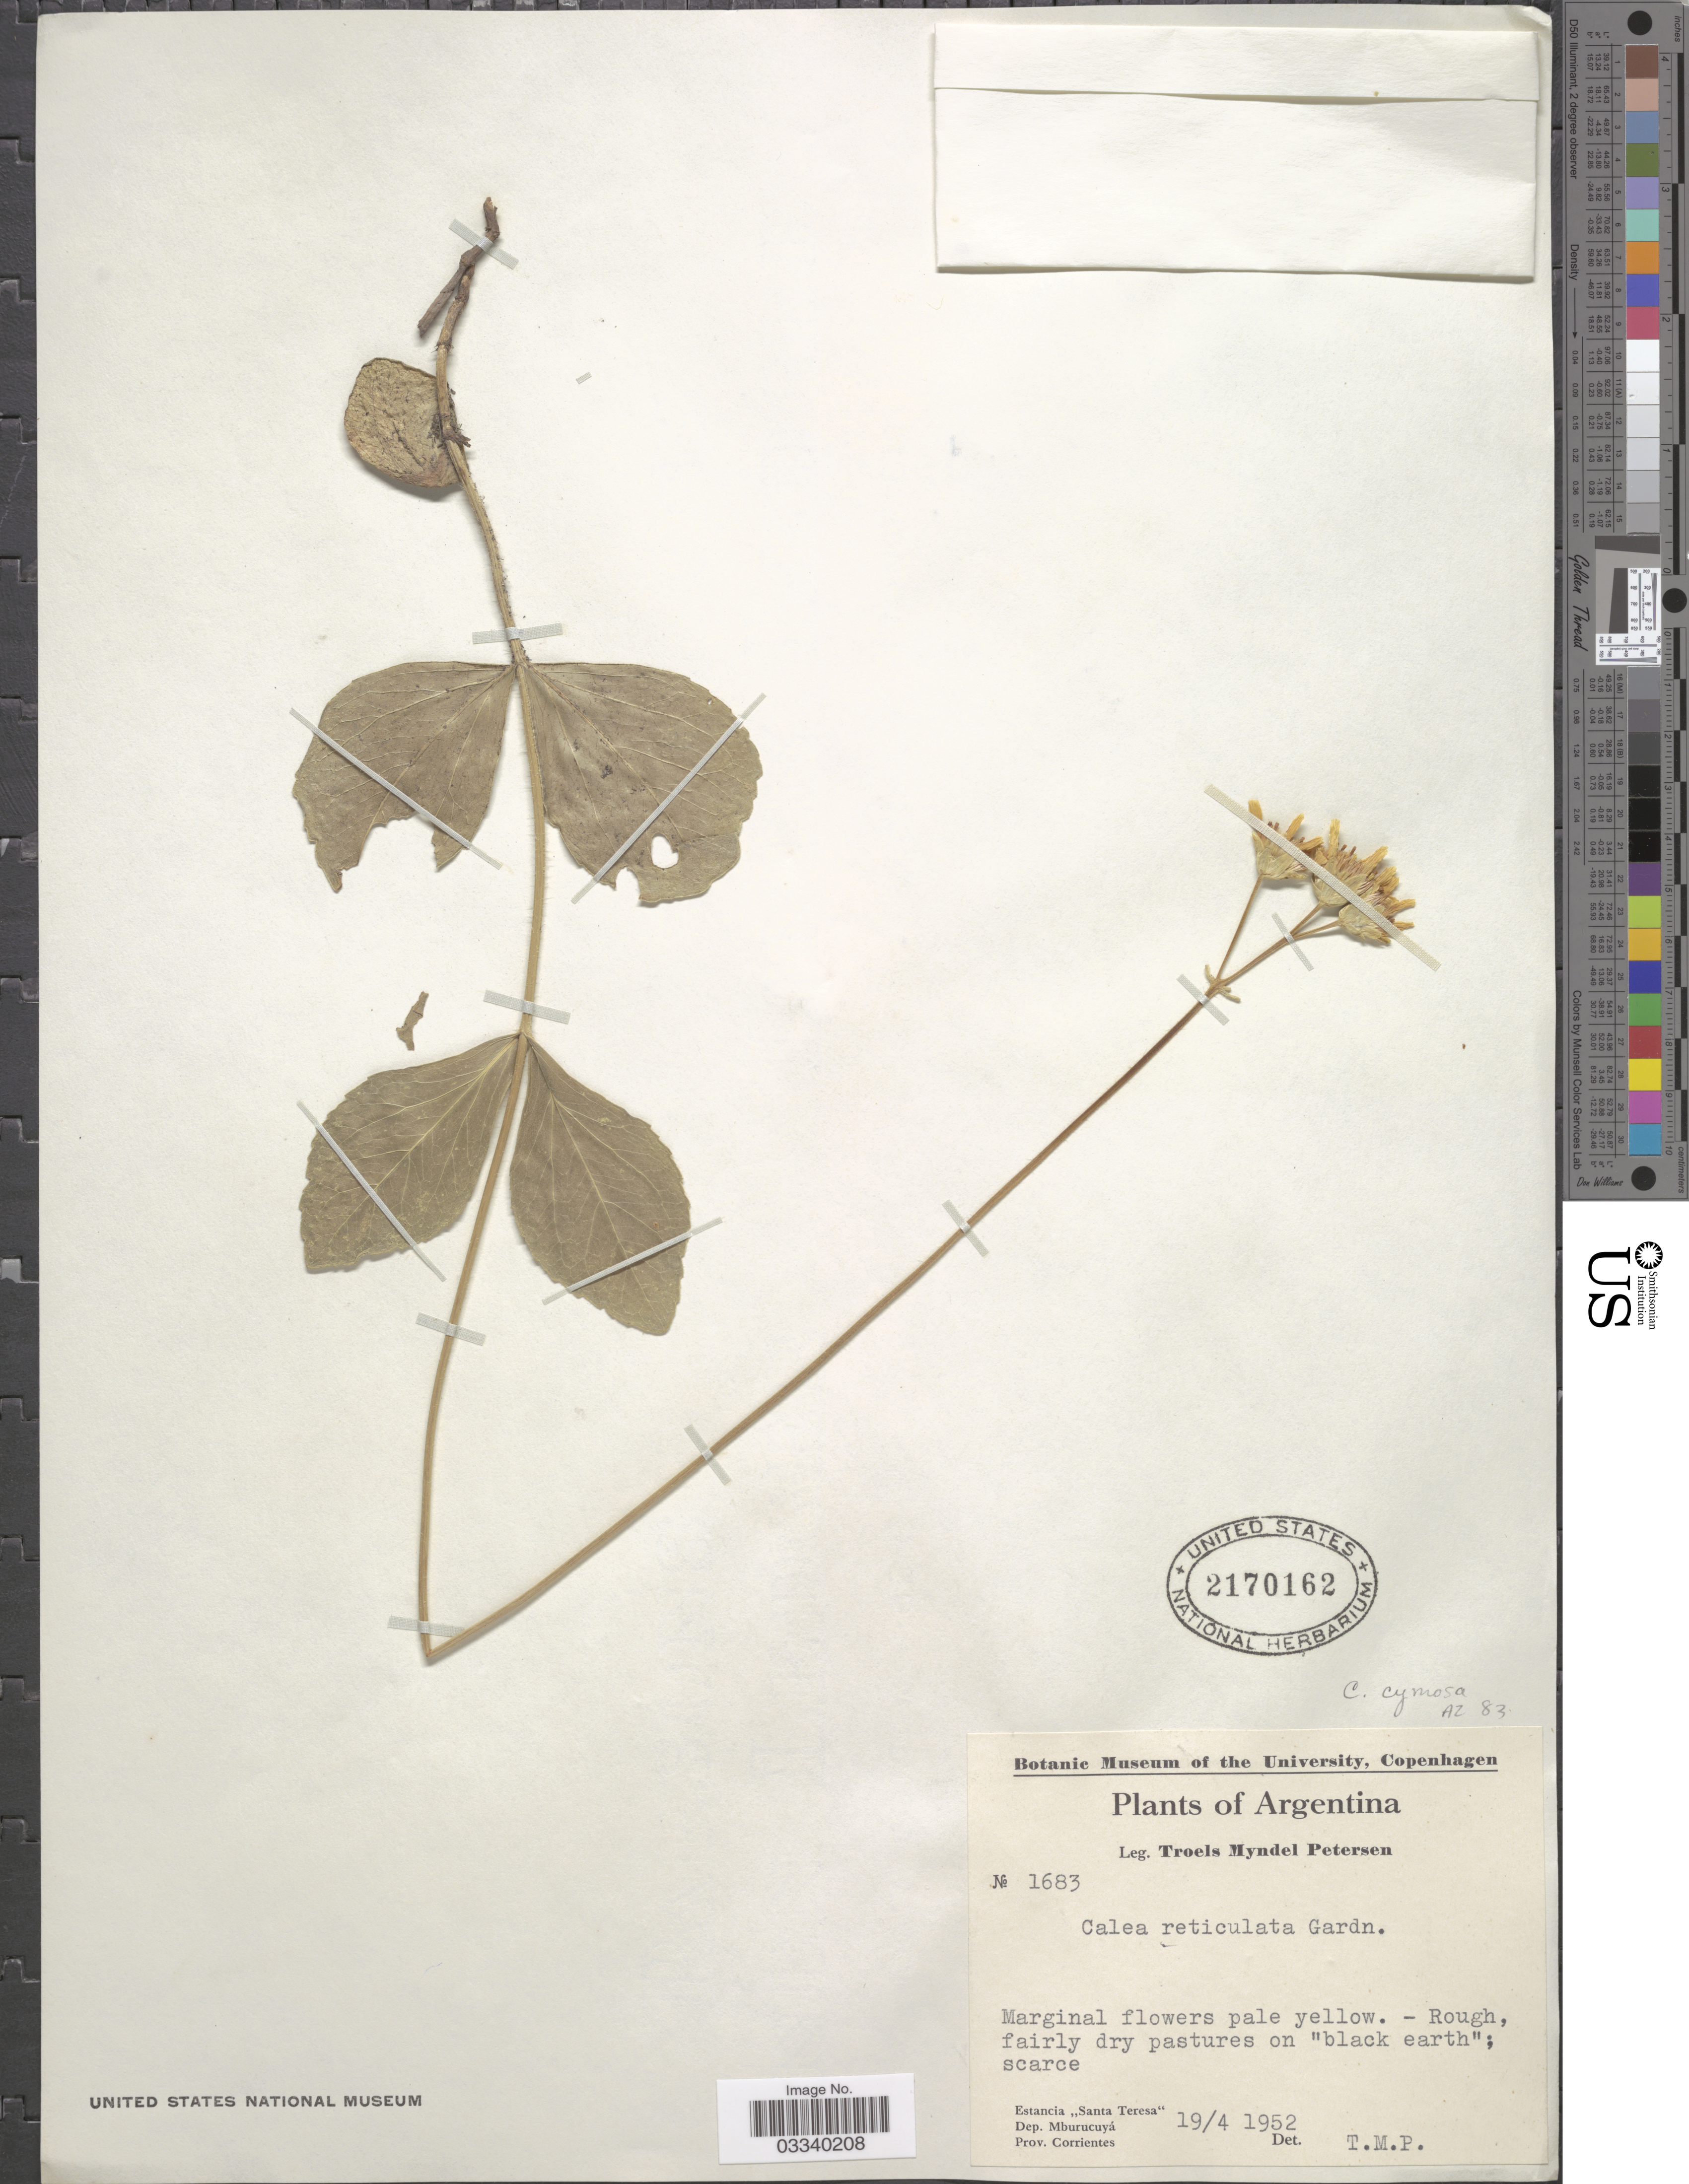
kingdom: Plantae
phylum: Tracheophyta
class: Magnoliopsida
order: Asterales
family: Asteraceae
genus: Calea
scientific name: Calea cymosa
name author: Less.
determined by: Bueno, Vinicius R.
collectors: T. M. Petersen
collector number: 1683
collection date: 1952-04-19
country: Argentina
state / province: Corrientes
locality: Estancia "Santa Teresa", Dep. Mburucuyá.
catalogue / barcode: US 2170162